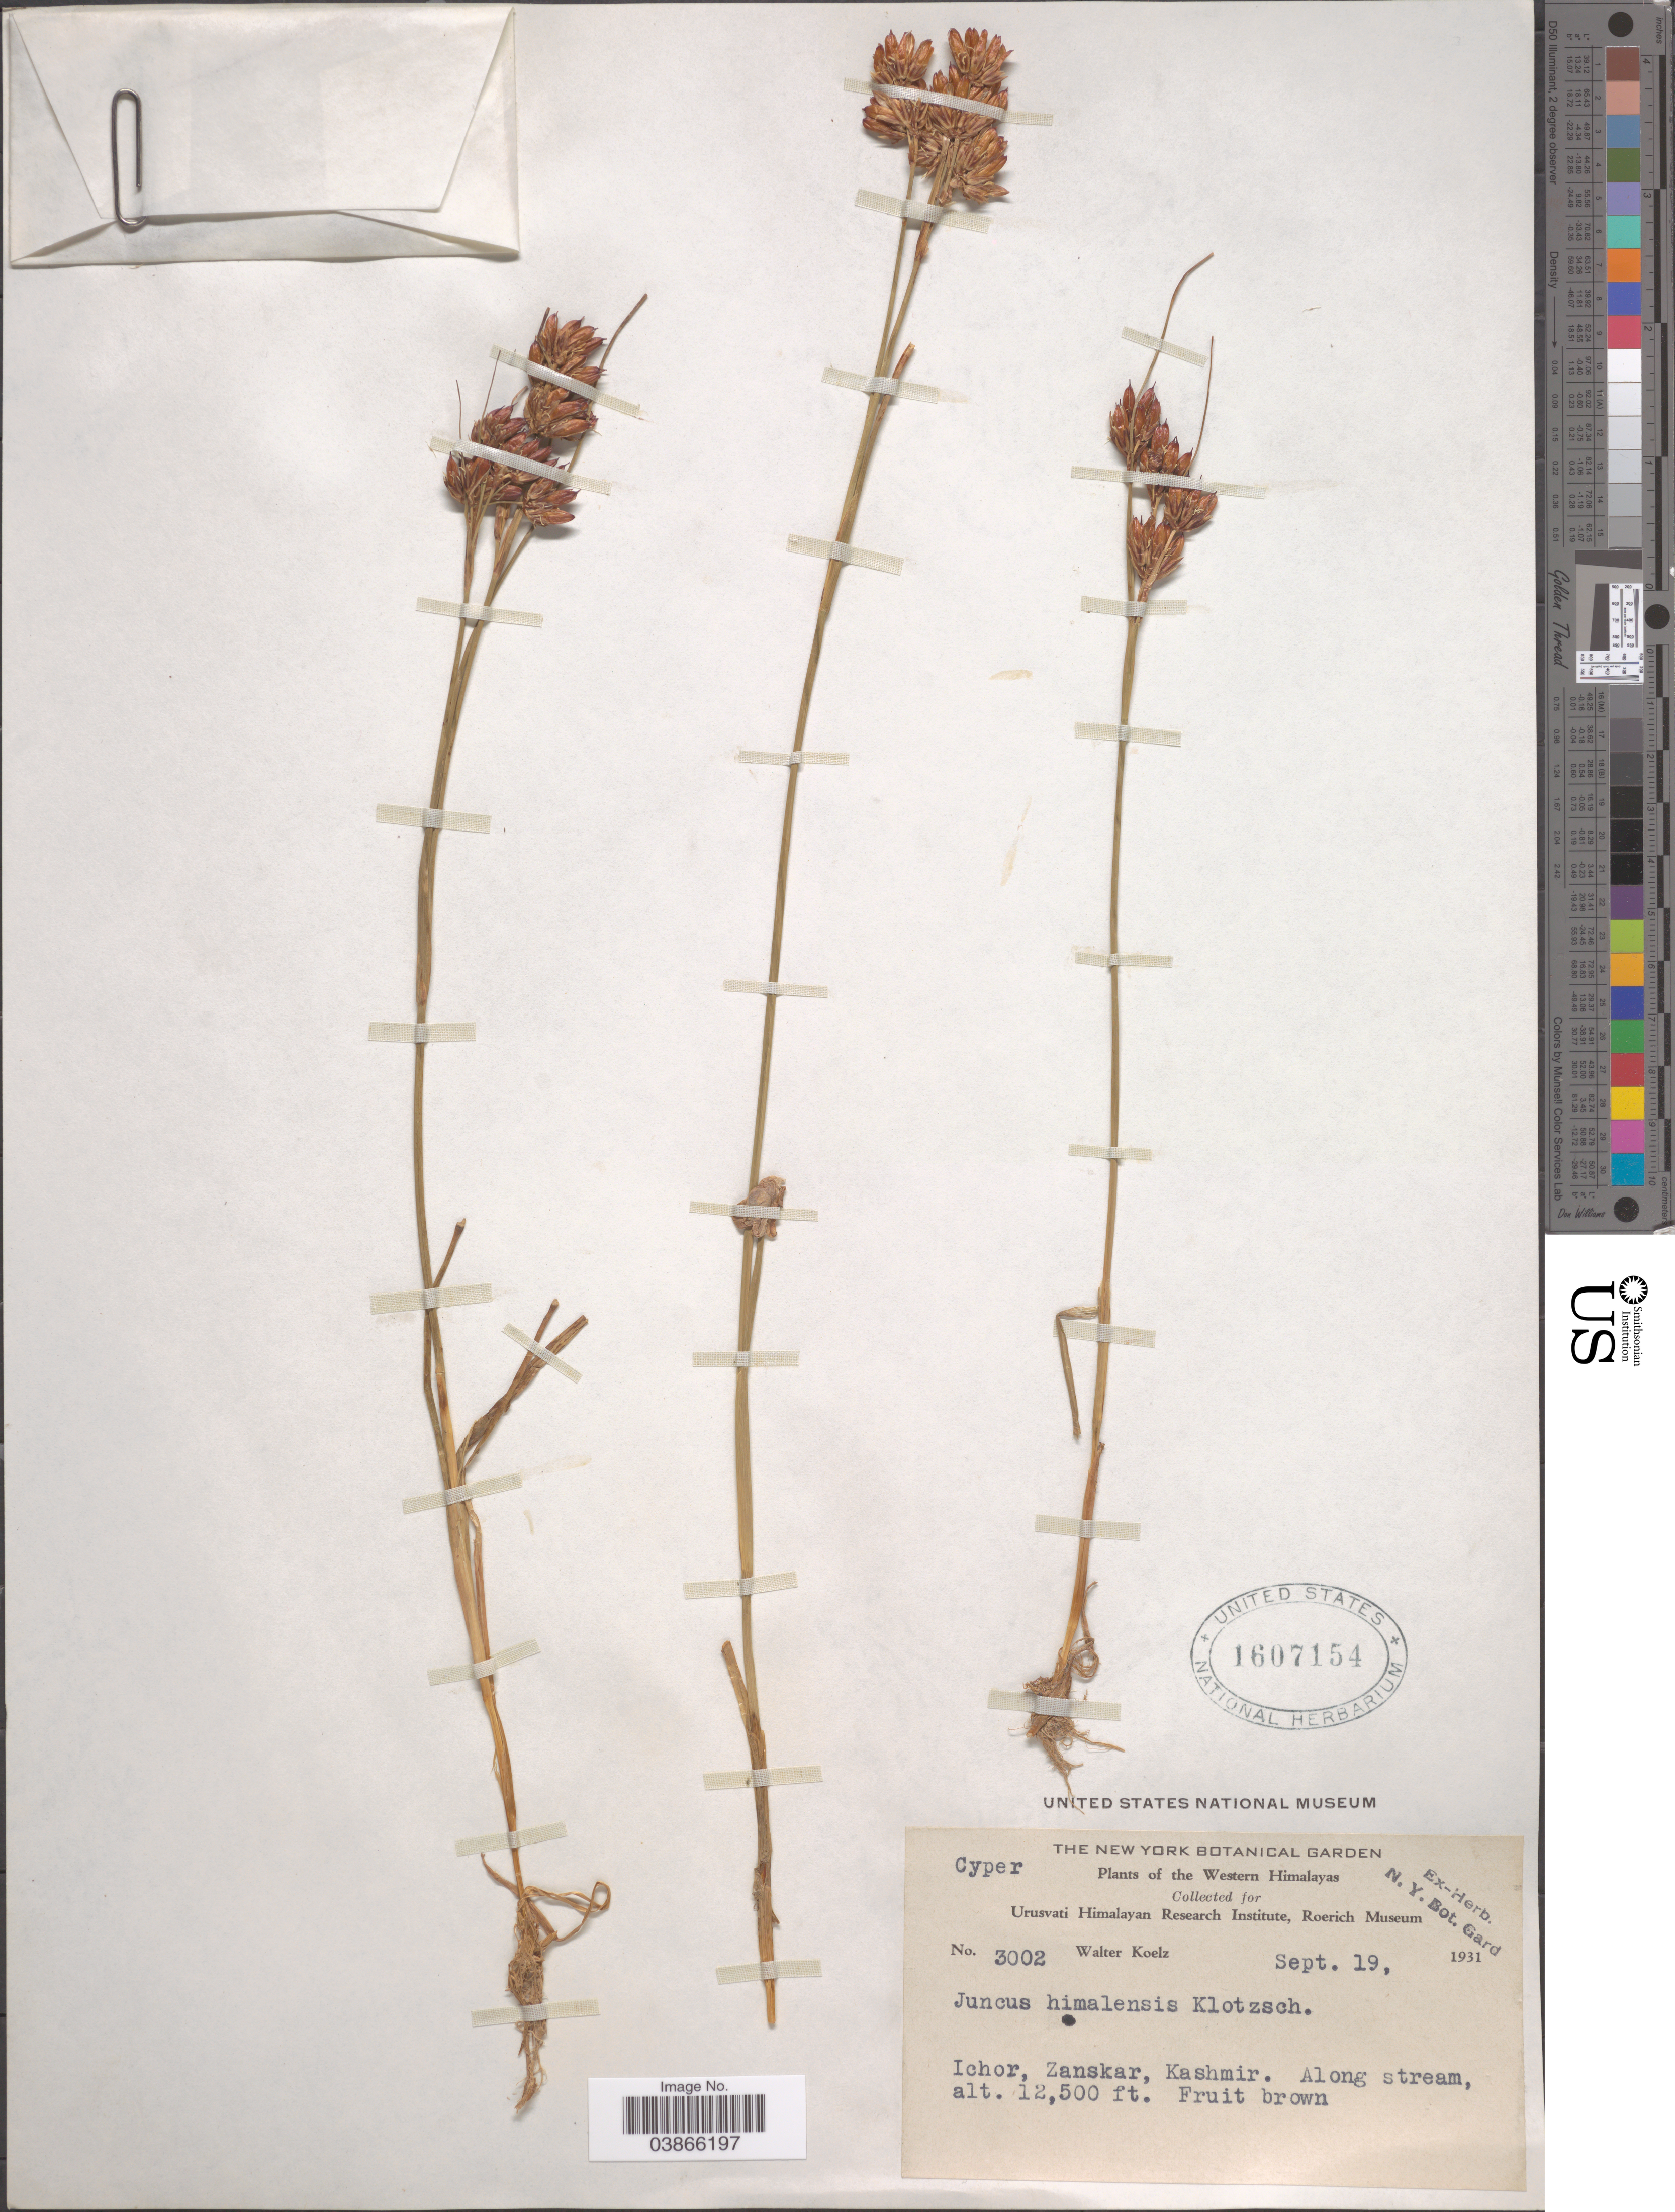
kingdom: Plantae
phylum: Tracheophyta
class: Liliopsida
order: Poales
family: Juncaceae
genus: Juncus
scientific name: Juncus himalensis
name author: Klotzsch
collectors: W. N. Koelz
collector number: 3002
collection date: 1931-09-19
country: India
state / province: Jammu and Kashmir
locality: Western Himalayas. Ichor, Zanskar, Kashmir.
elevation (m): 3810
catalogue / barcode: US 1607154